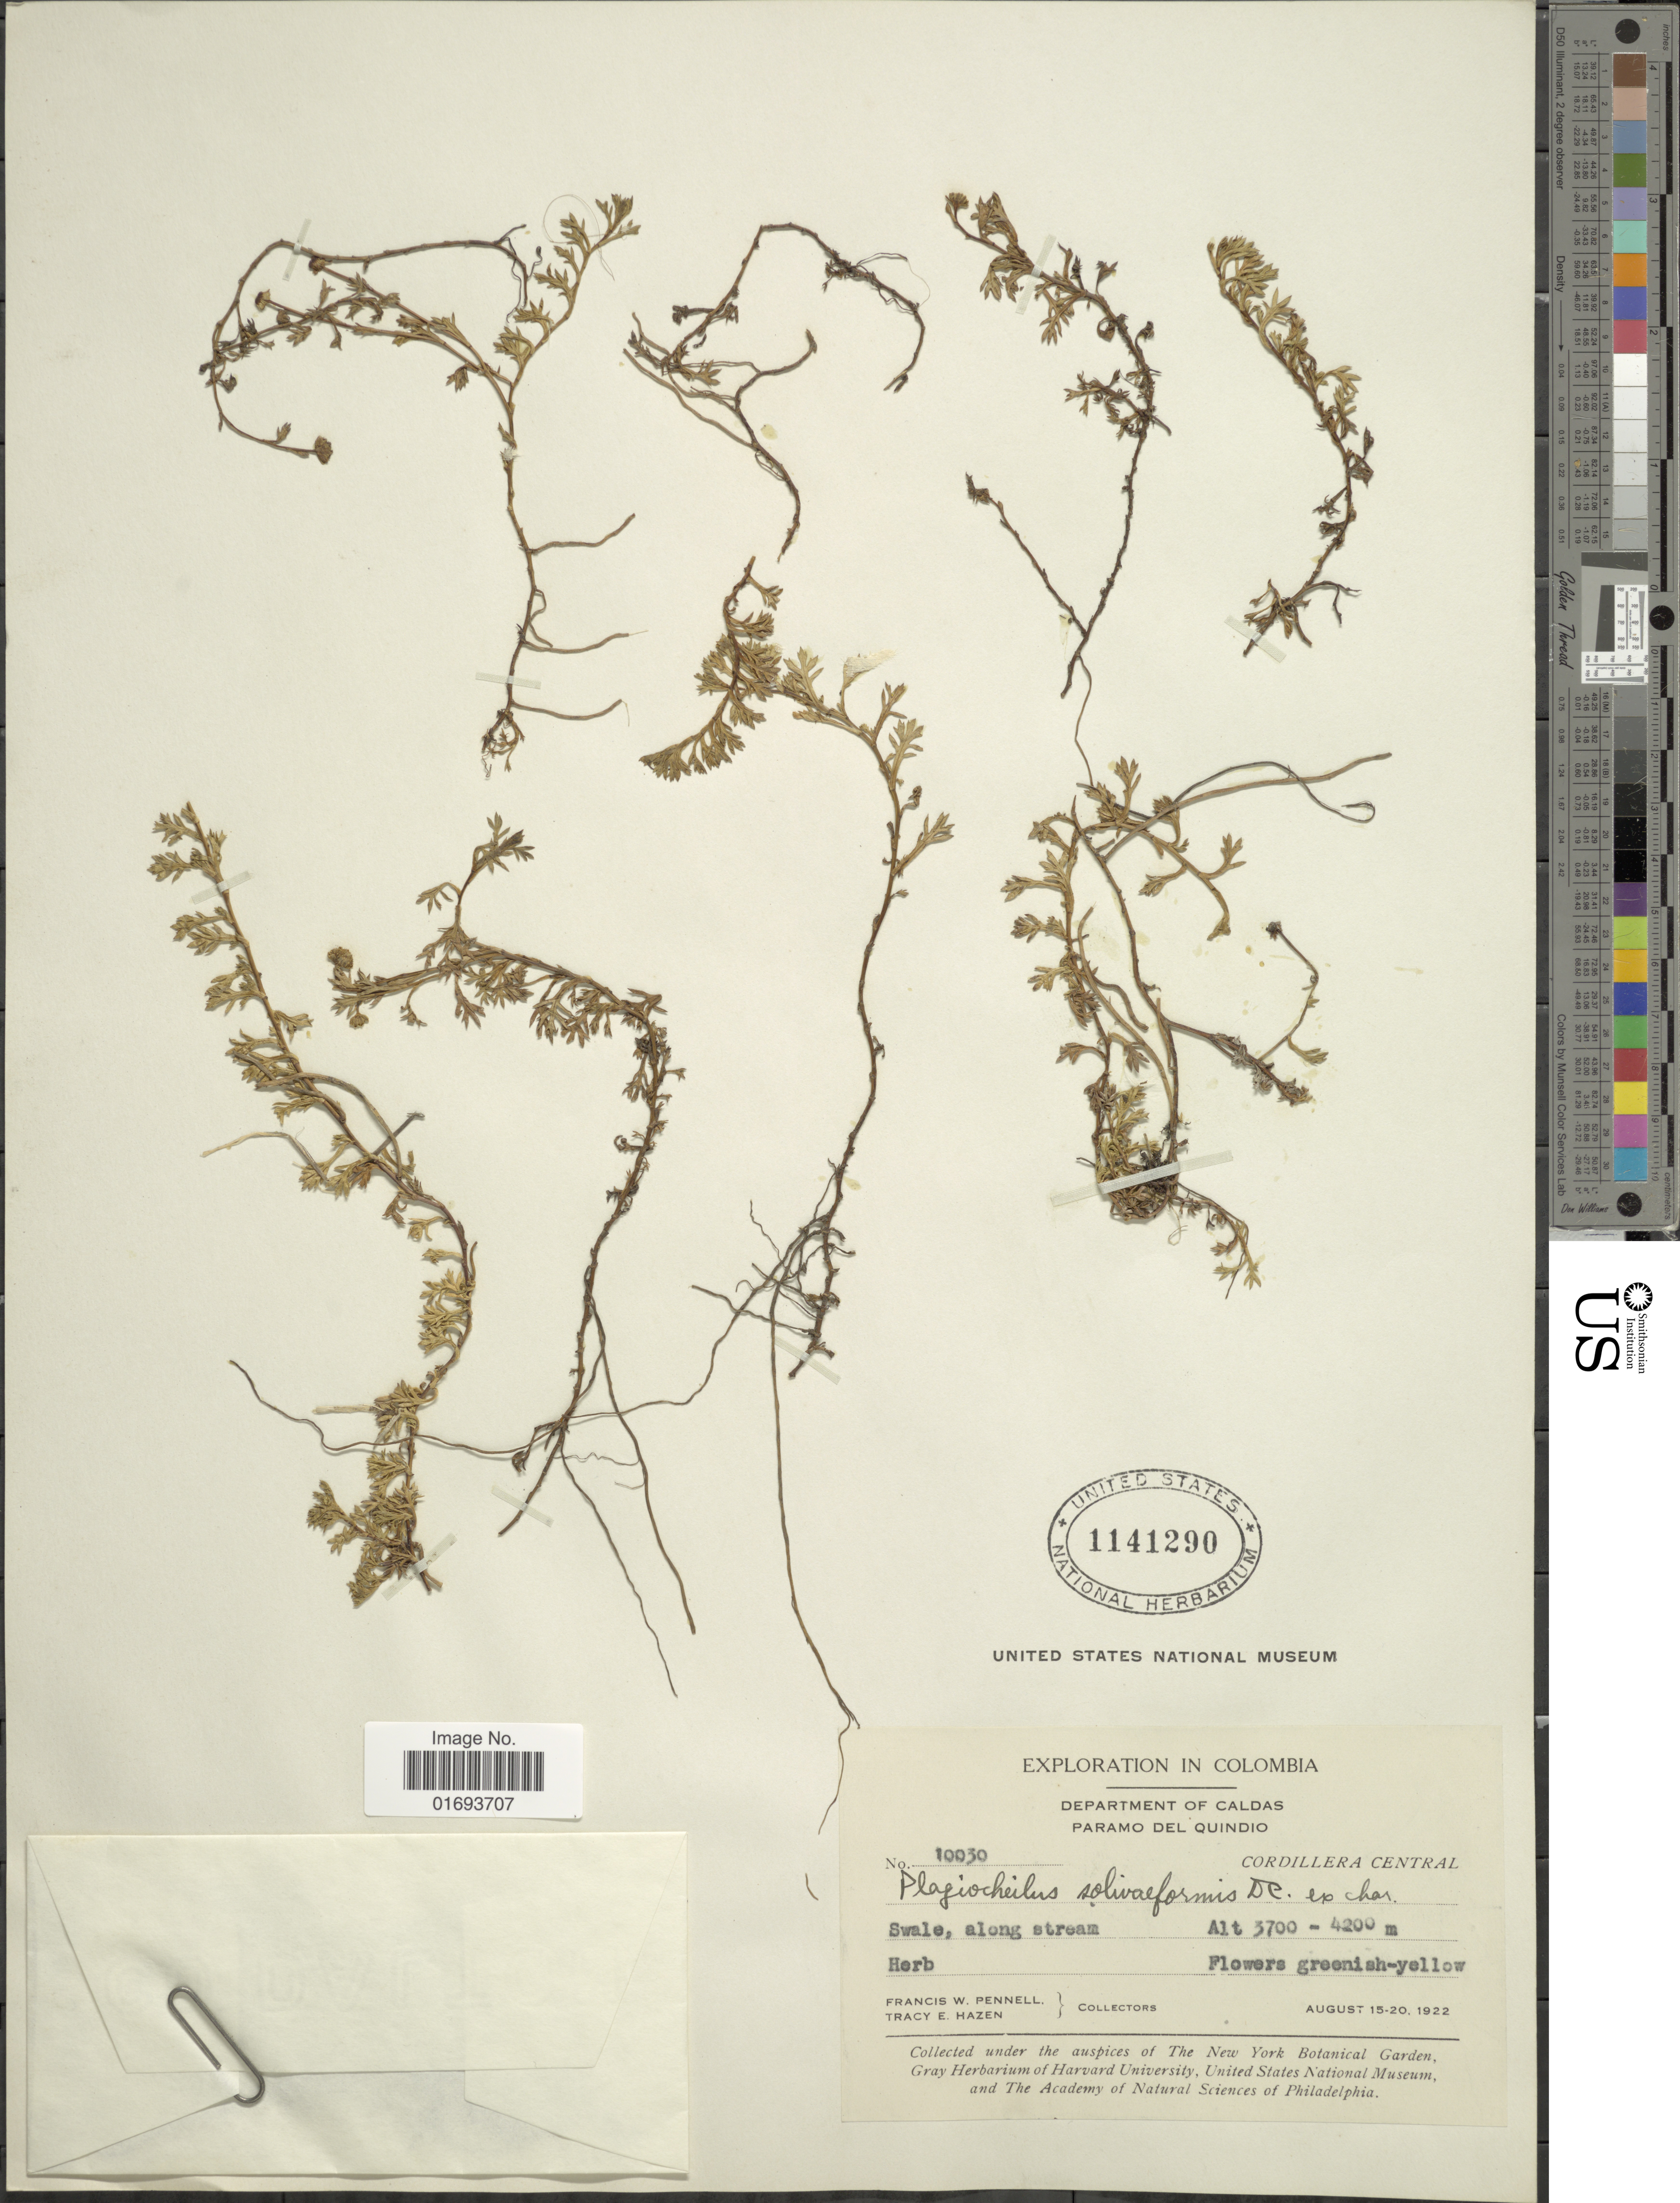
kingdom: Plantae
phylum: Tracheophyta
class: Magnoliopsida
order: Asterales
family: Asteraceae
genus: Plagiocheilus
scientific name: Plagiocheilus solivaeformis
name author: DC.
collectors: F. W. Pennell & T. E. Hazen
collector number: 10030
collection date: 1922-08-15/1922-08-20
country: Colombia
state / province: Caldas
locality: Department of Caldas, Paramo del Quindio. Swale, along stream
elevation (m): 3700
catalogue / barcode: US 1141290